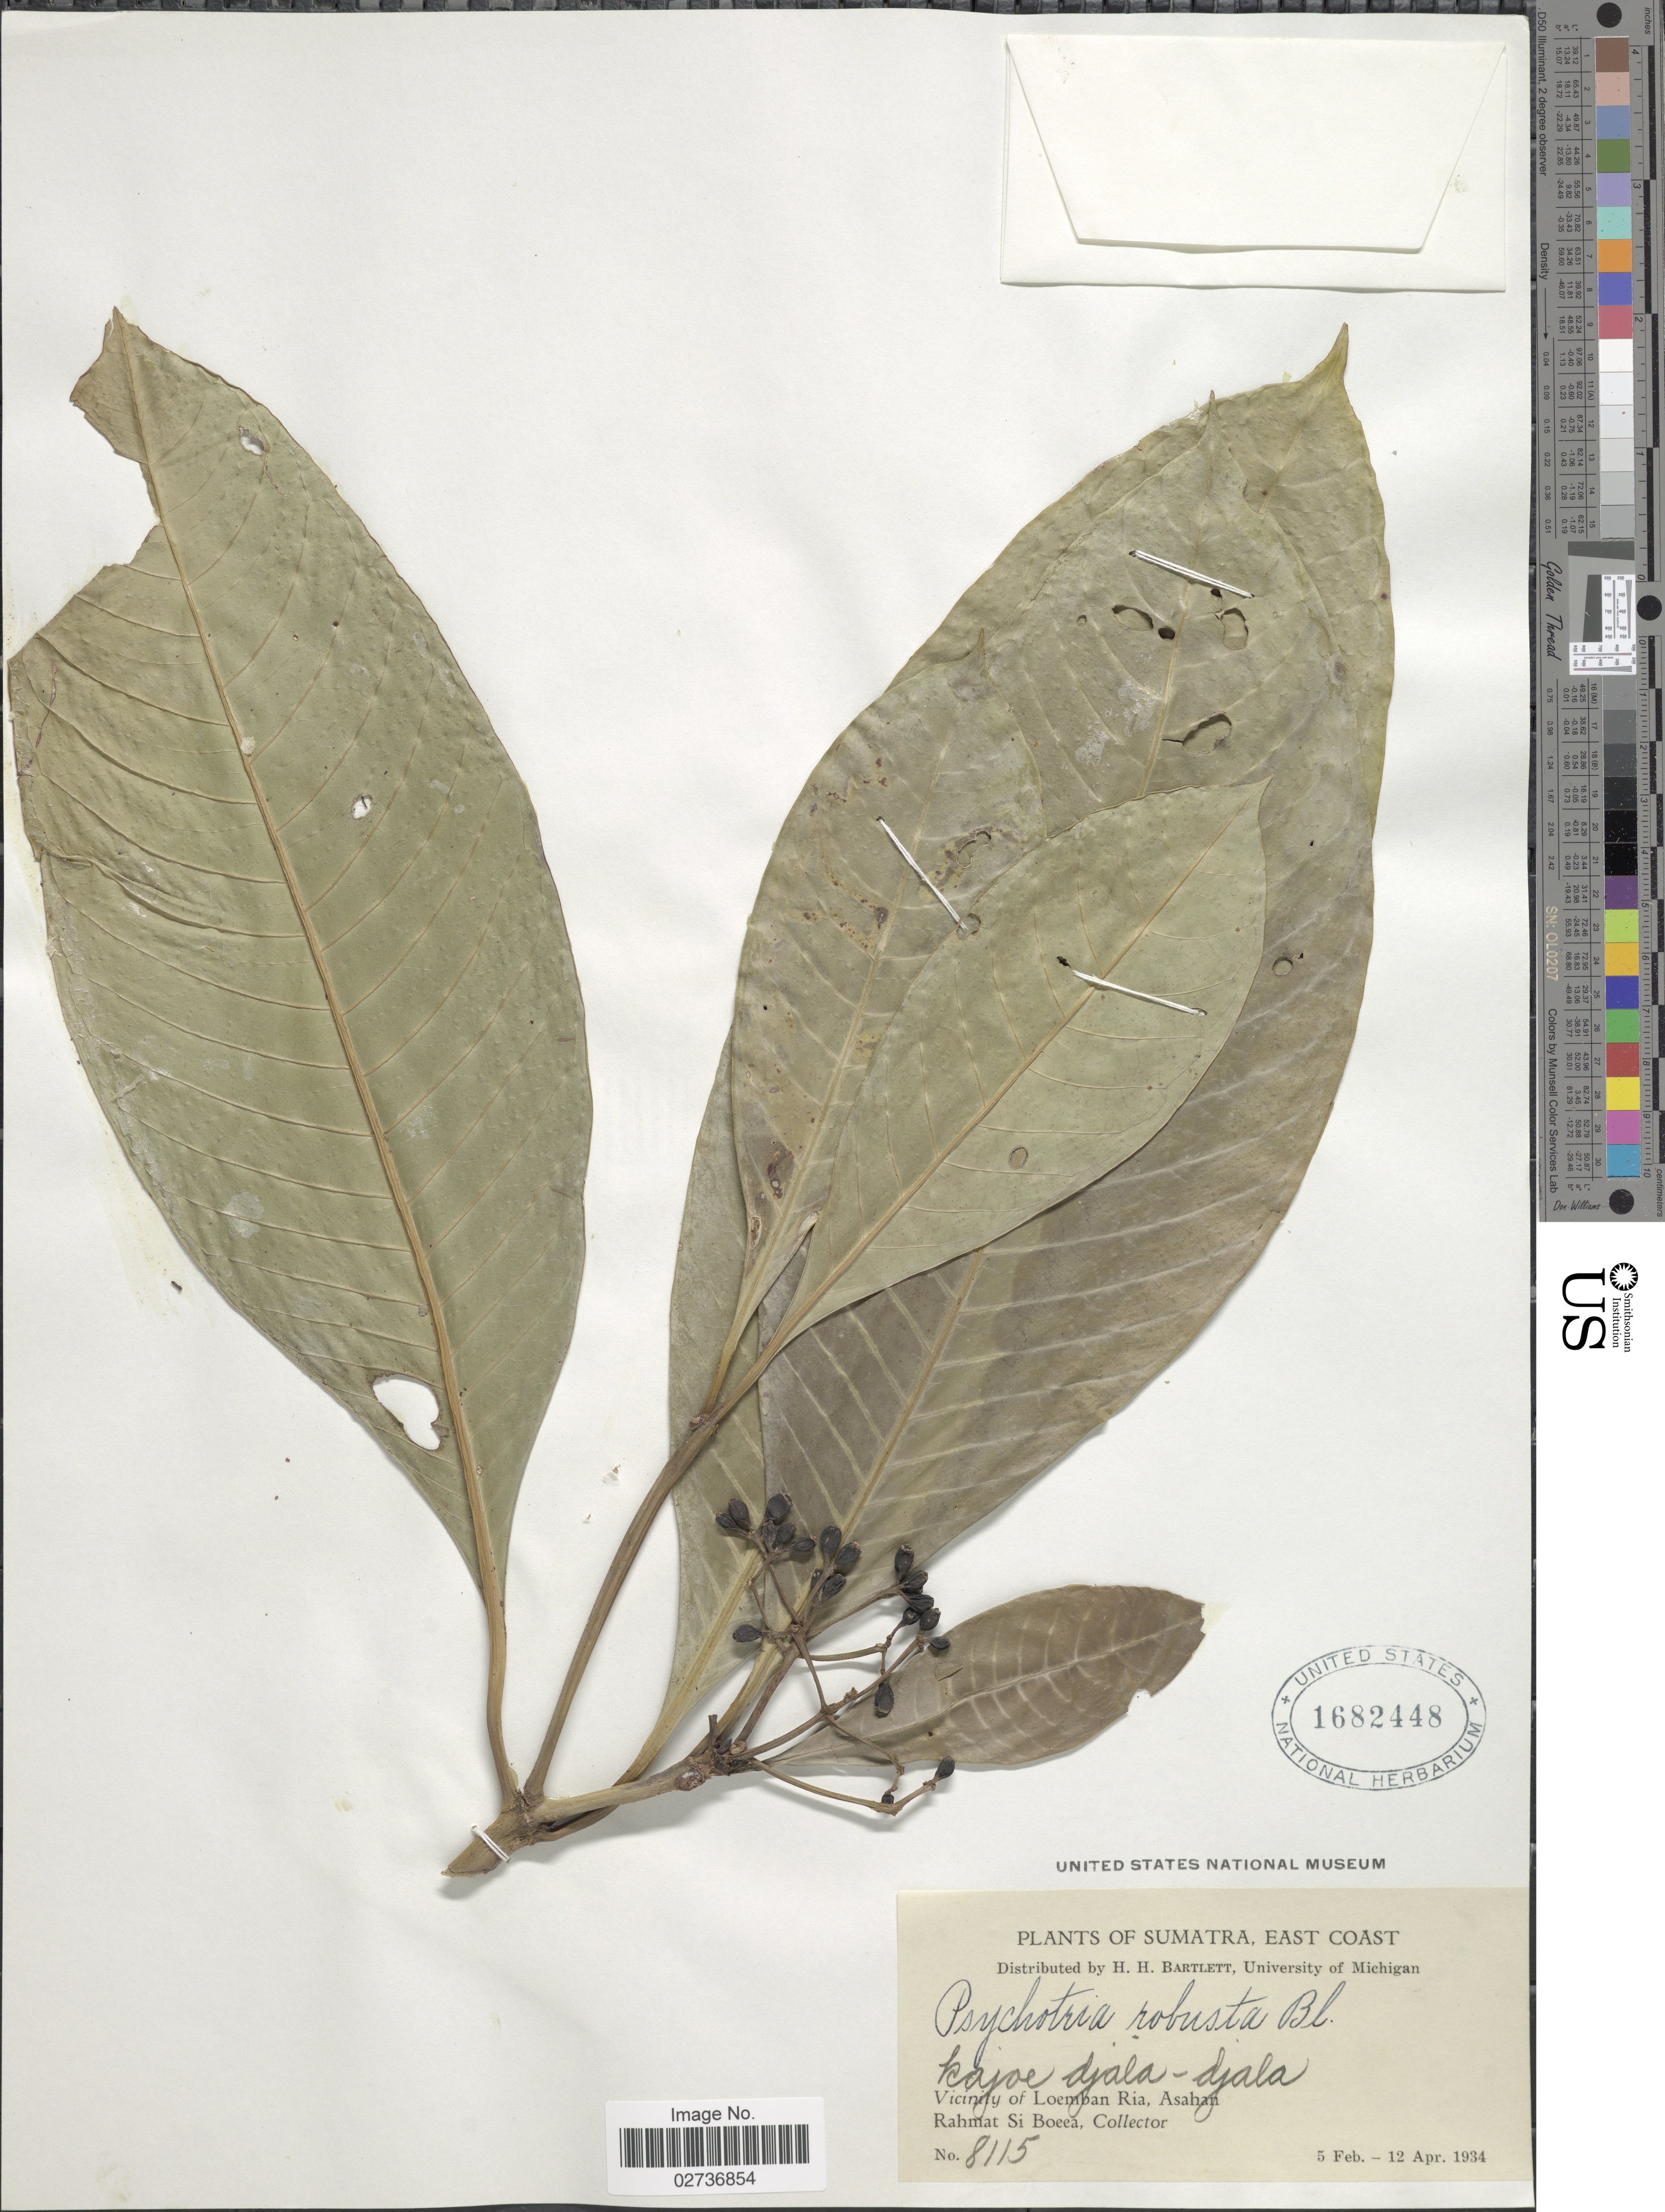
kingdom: Plantae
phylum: Tracheophyta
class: Magnoliopsida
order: Gentianales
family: Rubiaceae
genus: Psychotria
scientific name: Psychotria robusta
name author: Blume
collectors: Rahmat Si Boeea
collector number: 8115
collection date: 1934-02-05/1934-04-12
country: Indonesia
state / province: Sumatra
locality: Sumatra, East Coast. Vicinity of Loemban Ria, Asahan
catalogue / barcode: US 1682448